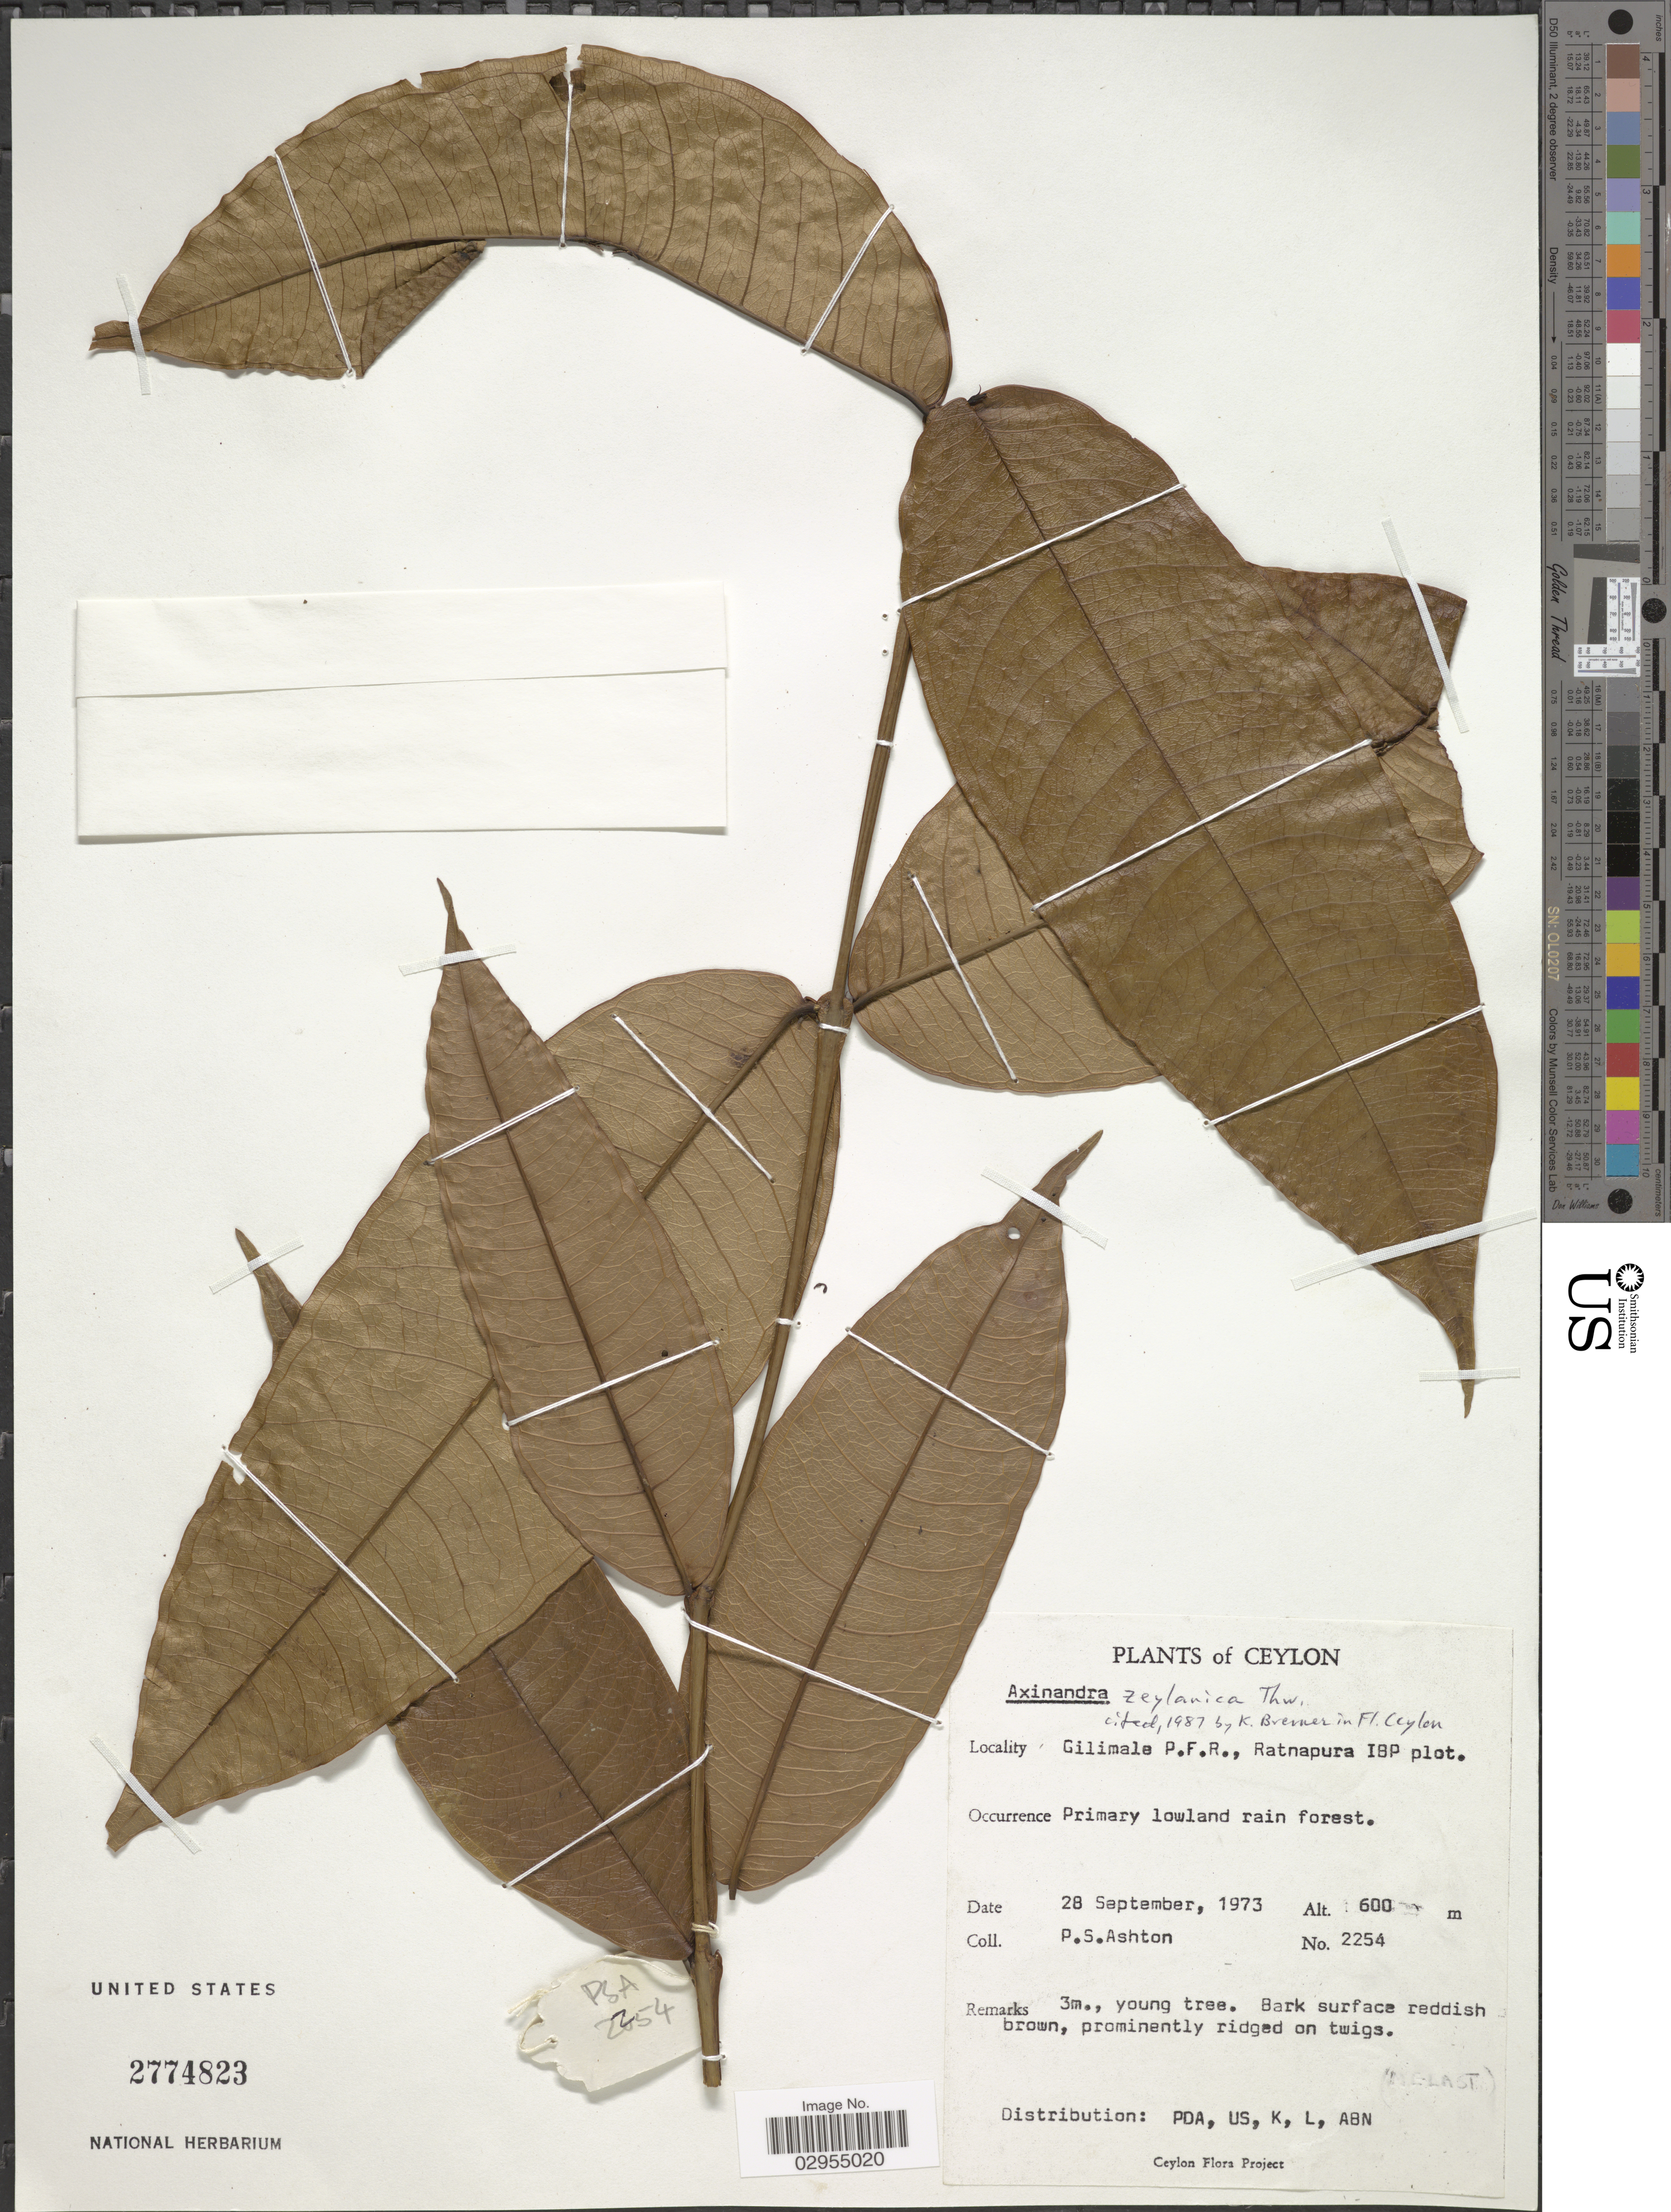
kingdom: Plantae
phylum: Tracheophyta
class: Magnoliopsida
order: Myrtales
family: Crypteroniaceae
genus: Axinandra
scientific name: Axinandra zeylanica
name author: Thwaites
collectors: P. S. Ashton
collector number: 2254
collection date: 1973-09-28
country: Sri Lanka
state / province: Sabaragamuwa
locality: Ceylon. Gilimale P.F.R., Ratnapura IBP plot.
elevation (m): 600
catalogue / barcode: US 2774823